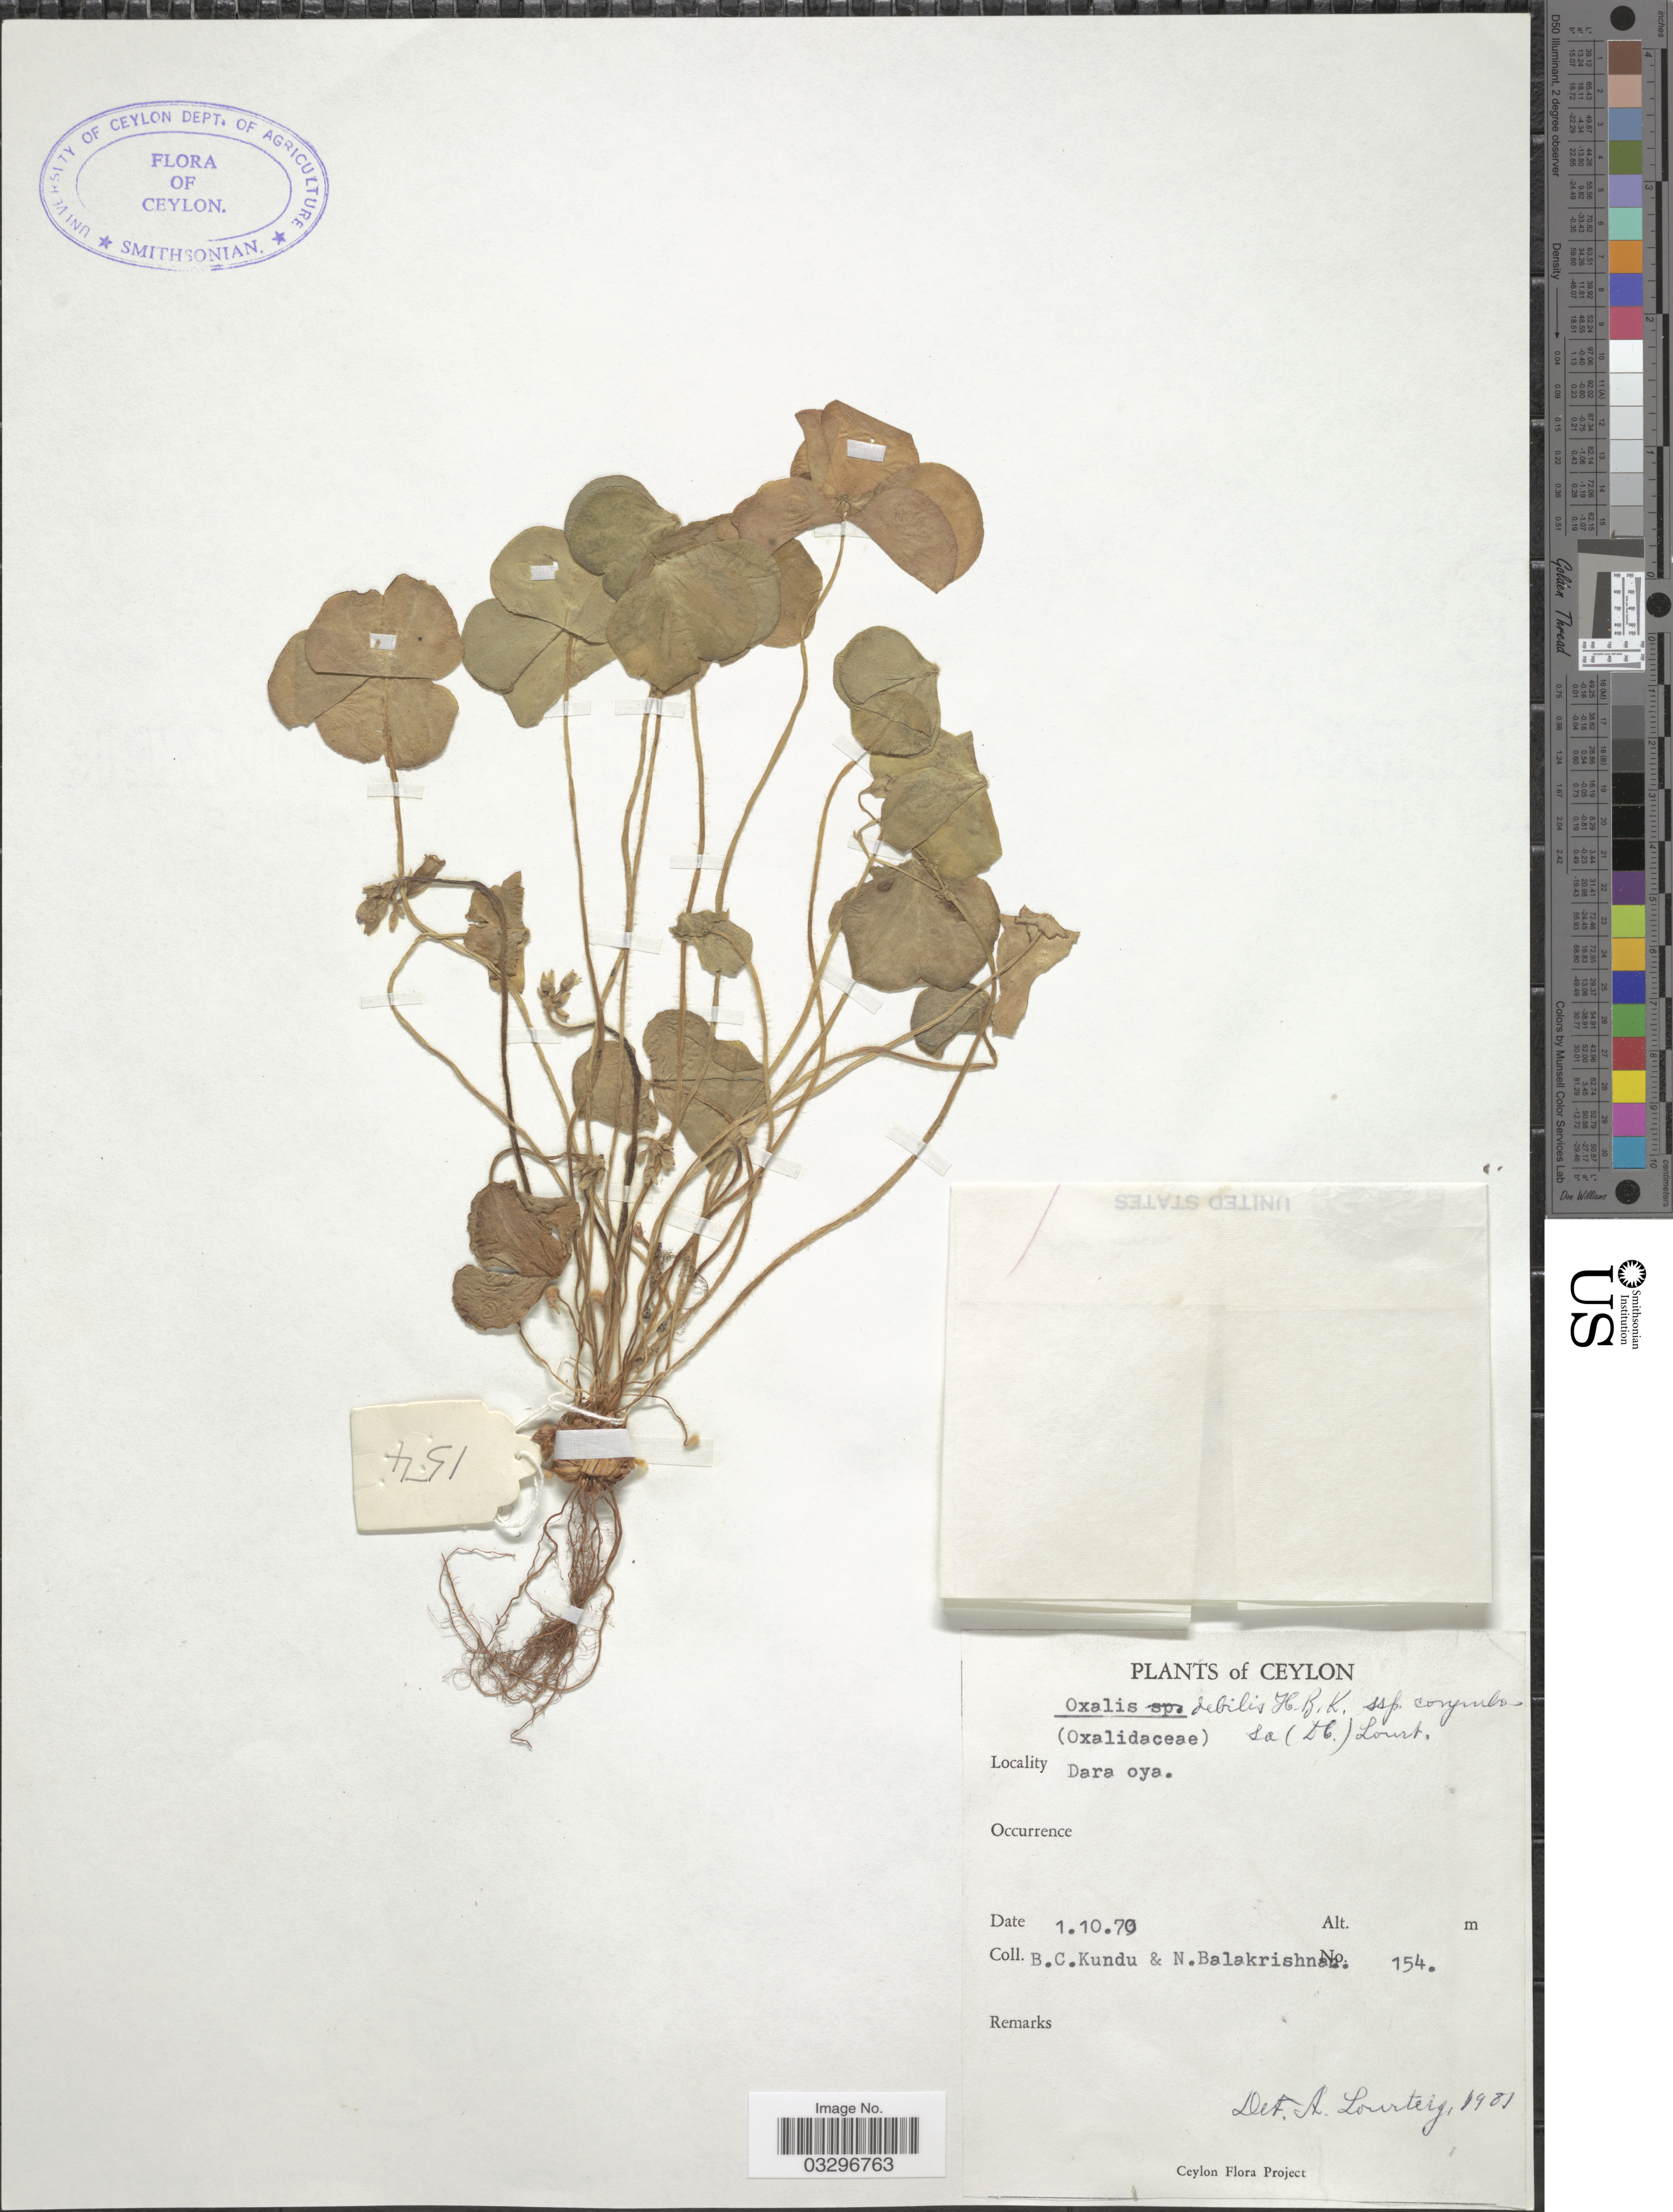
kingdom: Plantae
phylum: Tracheophyta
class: Magnoliopsida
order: Oxalidales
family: Oxalidaceae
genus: Oxalis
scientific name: Oxalis debilis var. corymbosa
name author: (DC.) Lourteig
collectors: B. C. Kundu & N. Balakrishnan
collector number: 154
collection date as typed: Transcribed d/m/y: 1/10/70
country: Sri Lanka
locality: Ceylon, Dara Oya.